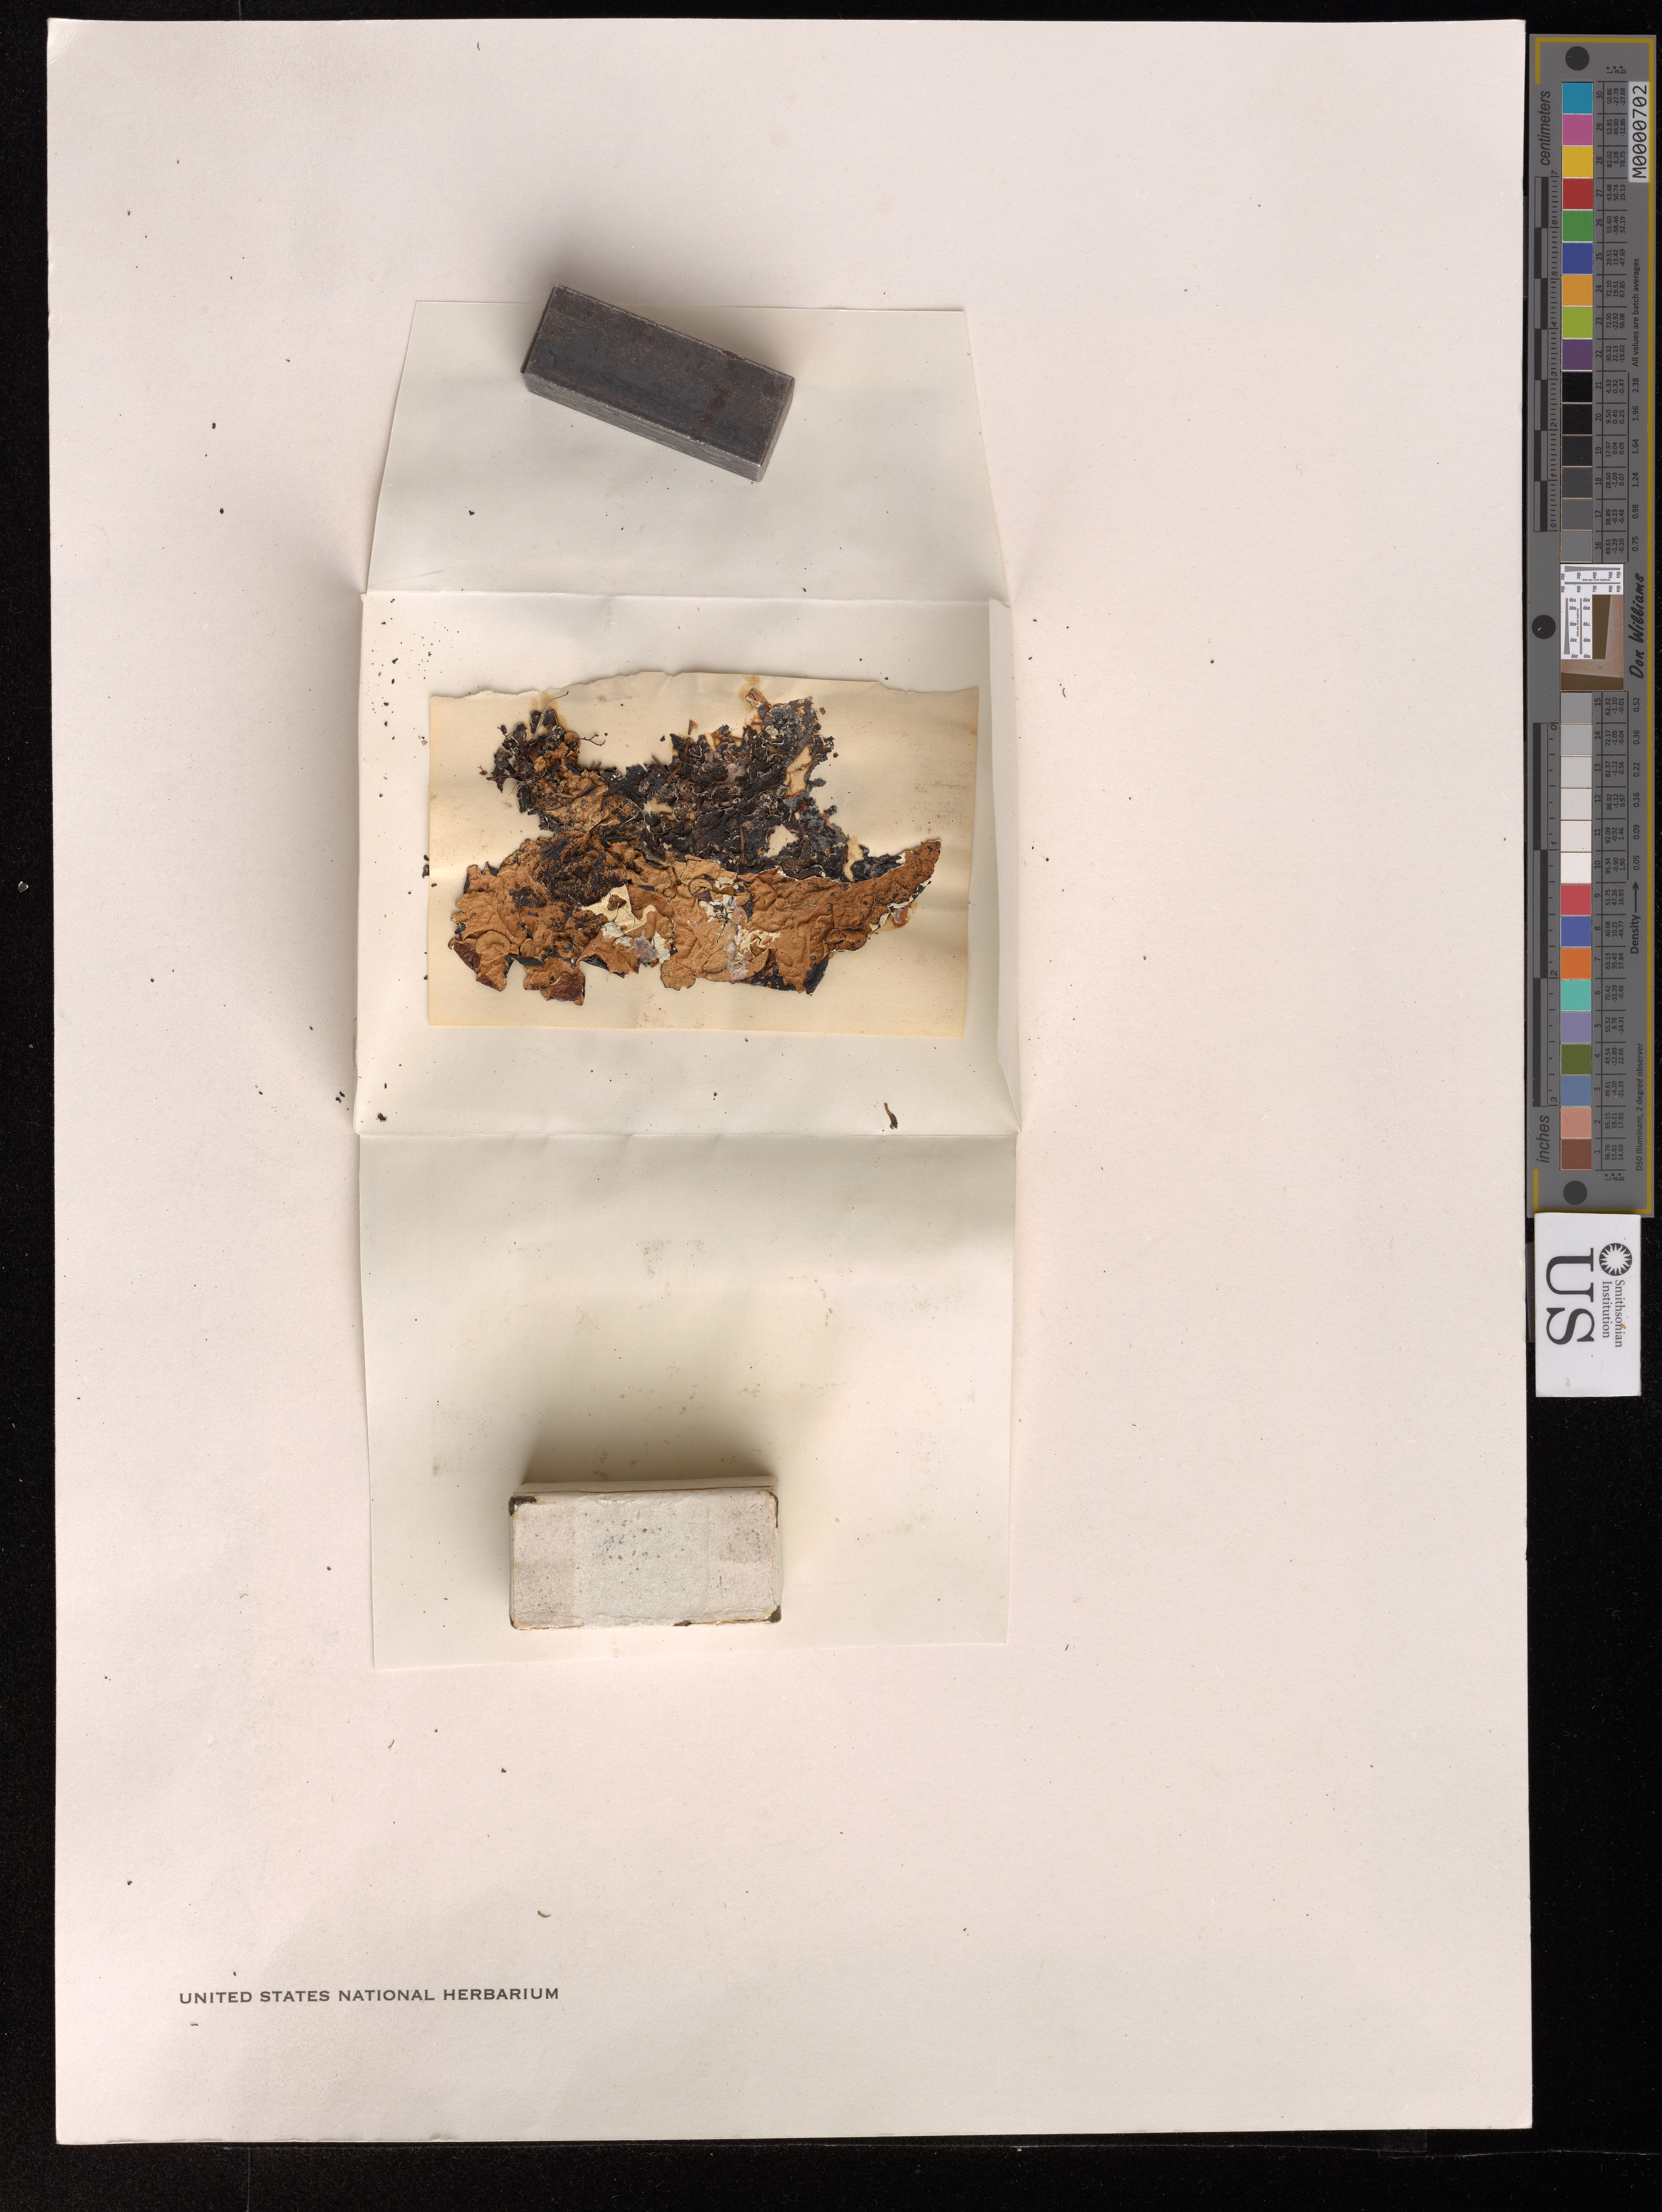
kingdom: Fungi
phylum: Ascomycota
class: Lecanoromycetes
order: Lecanorales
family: Parmeliaceae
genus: Asahinea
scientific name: Asahinea chrysantha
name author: (Tuck.) W.L. Culb. & C.F. Culb.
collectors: E. Wright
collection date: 1853,1856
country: Japan